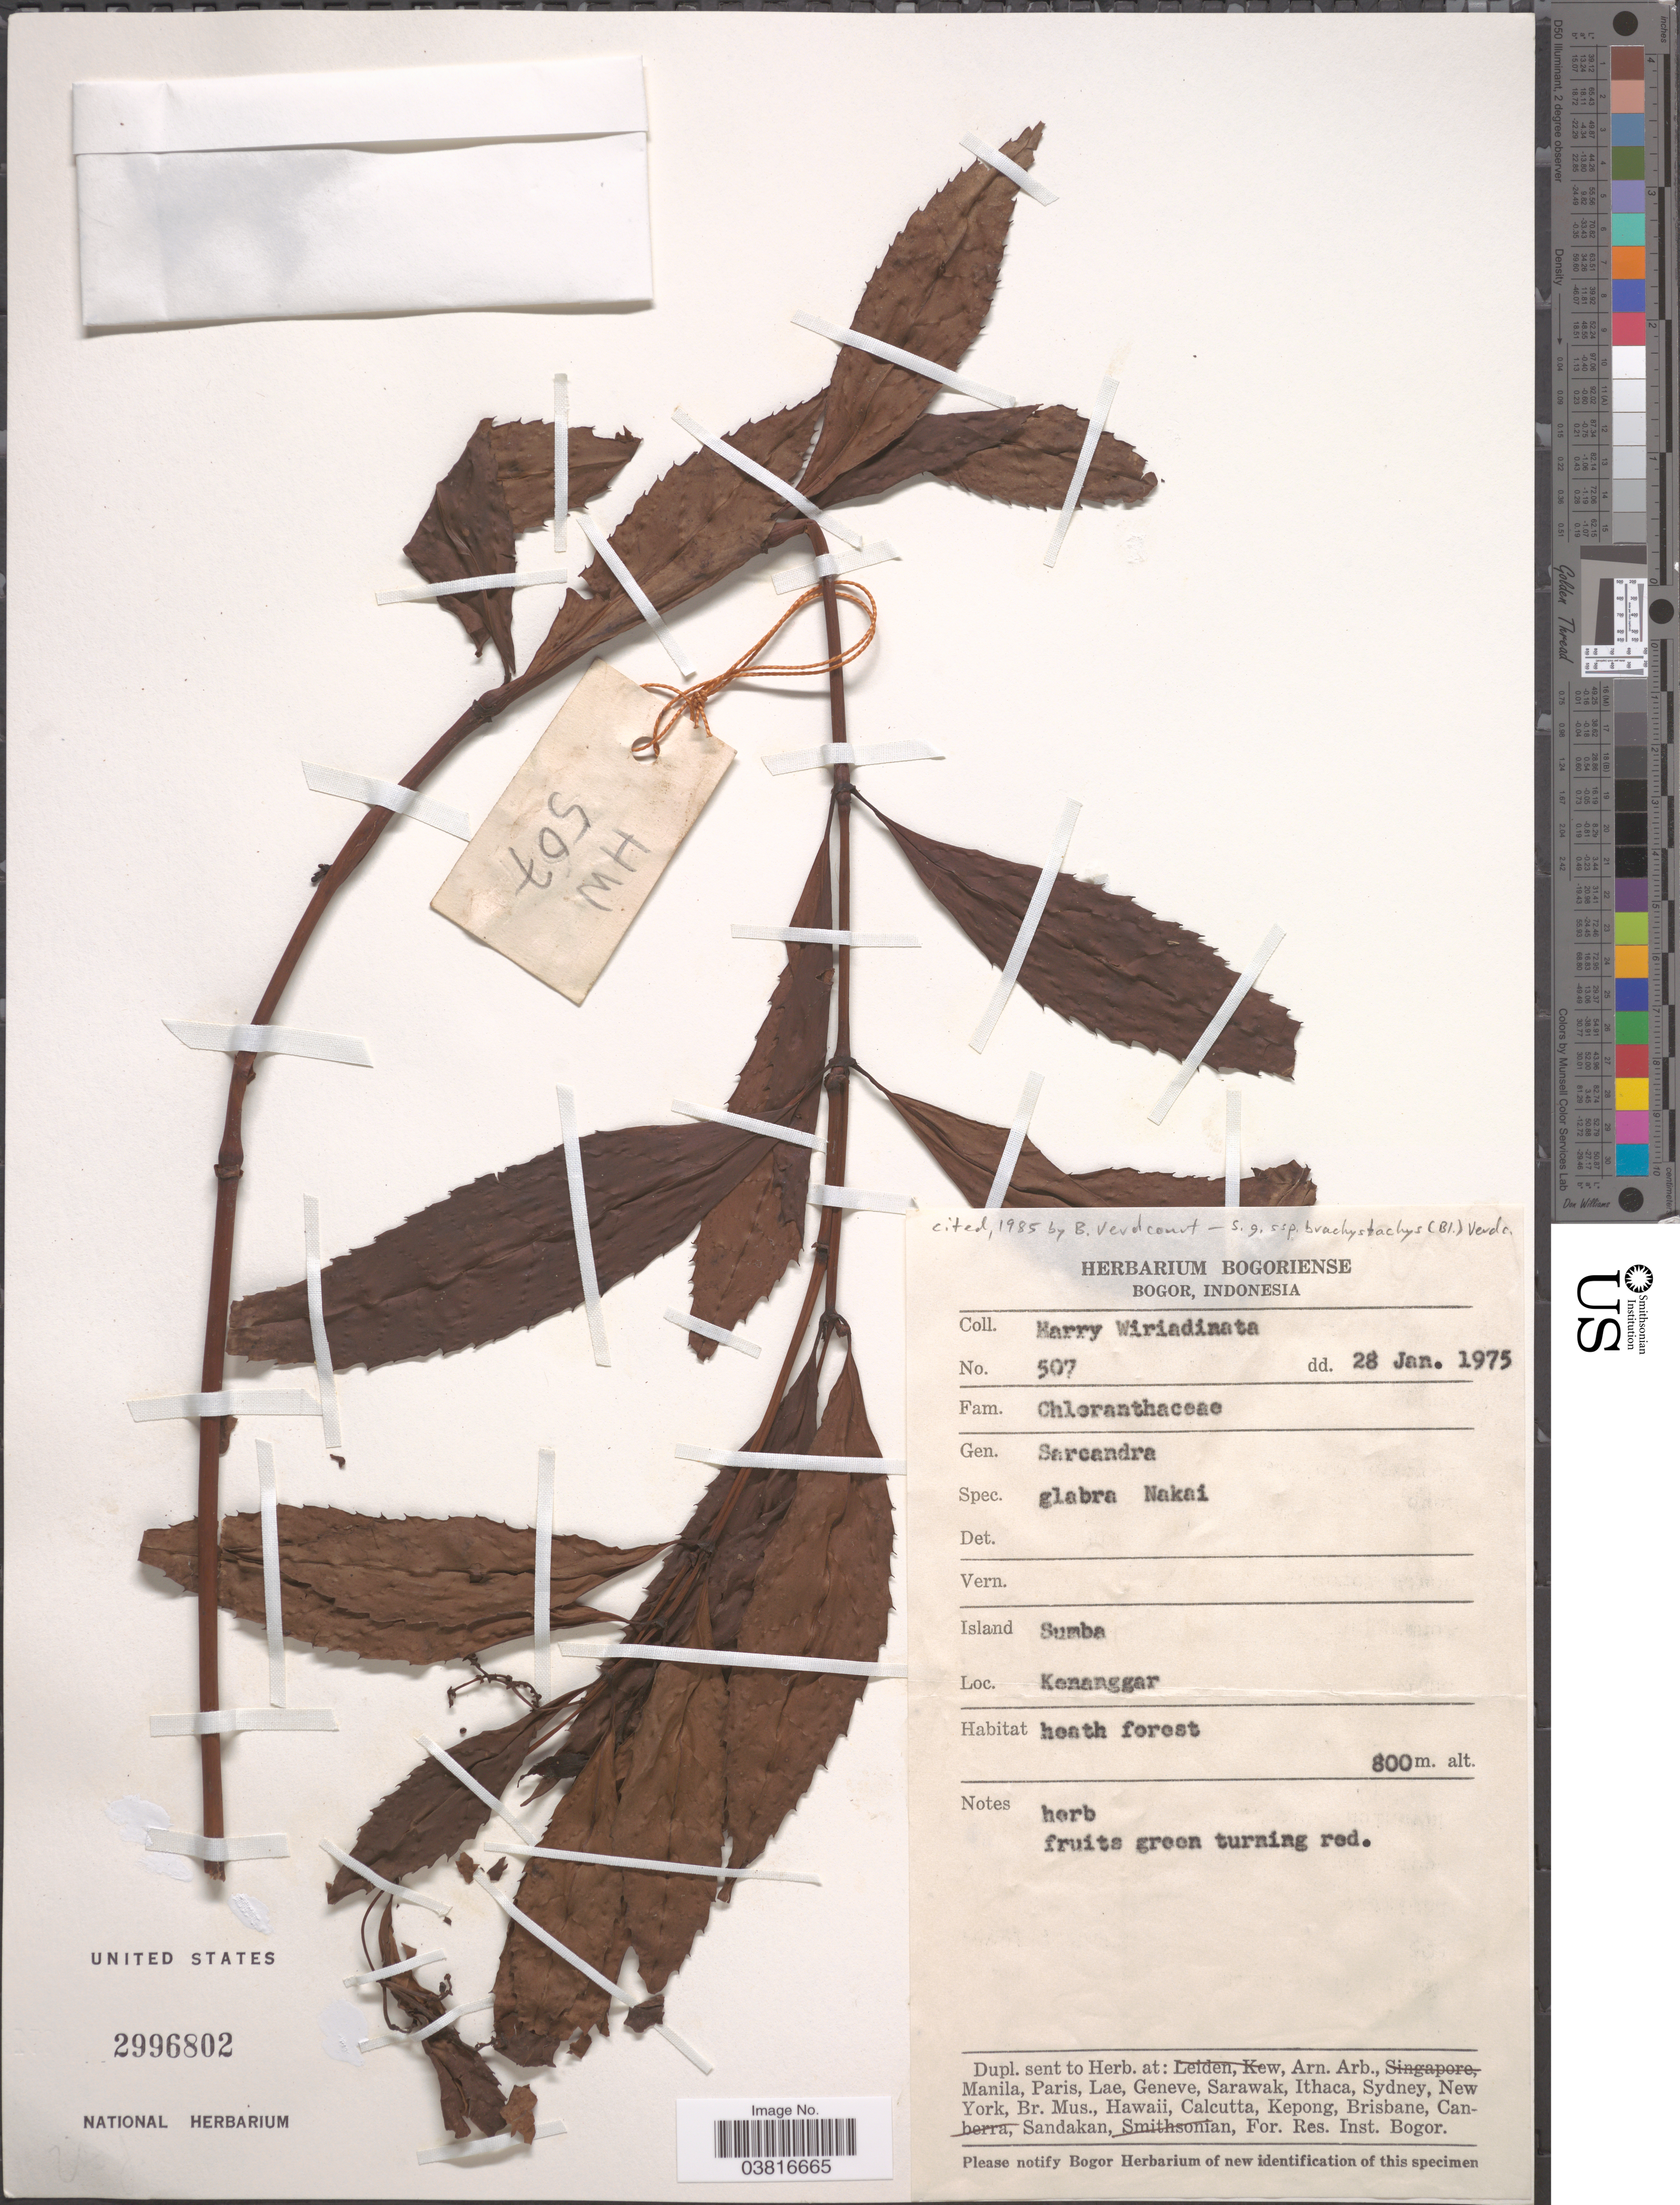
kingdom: Plantae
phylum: Tracheophyta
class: Magnoliopsida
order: Chloranthales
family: Chloranthaceae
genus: Sarcandra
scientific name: Sarcandra glabra subsp. brachystachys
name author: (Blume) Verdc.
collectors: H. Wiriadinata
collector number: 507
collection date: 1975-01-28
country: Indonesia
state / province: Nusa Tenggara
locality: Island Sumba. Kenanggar.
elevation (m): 800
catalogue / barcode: US 2996802